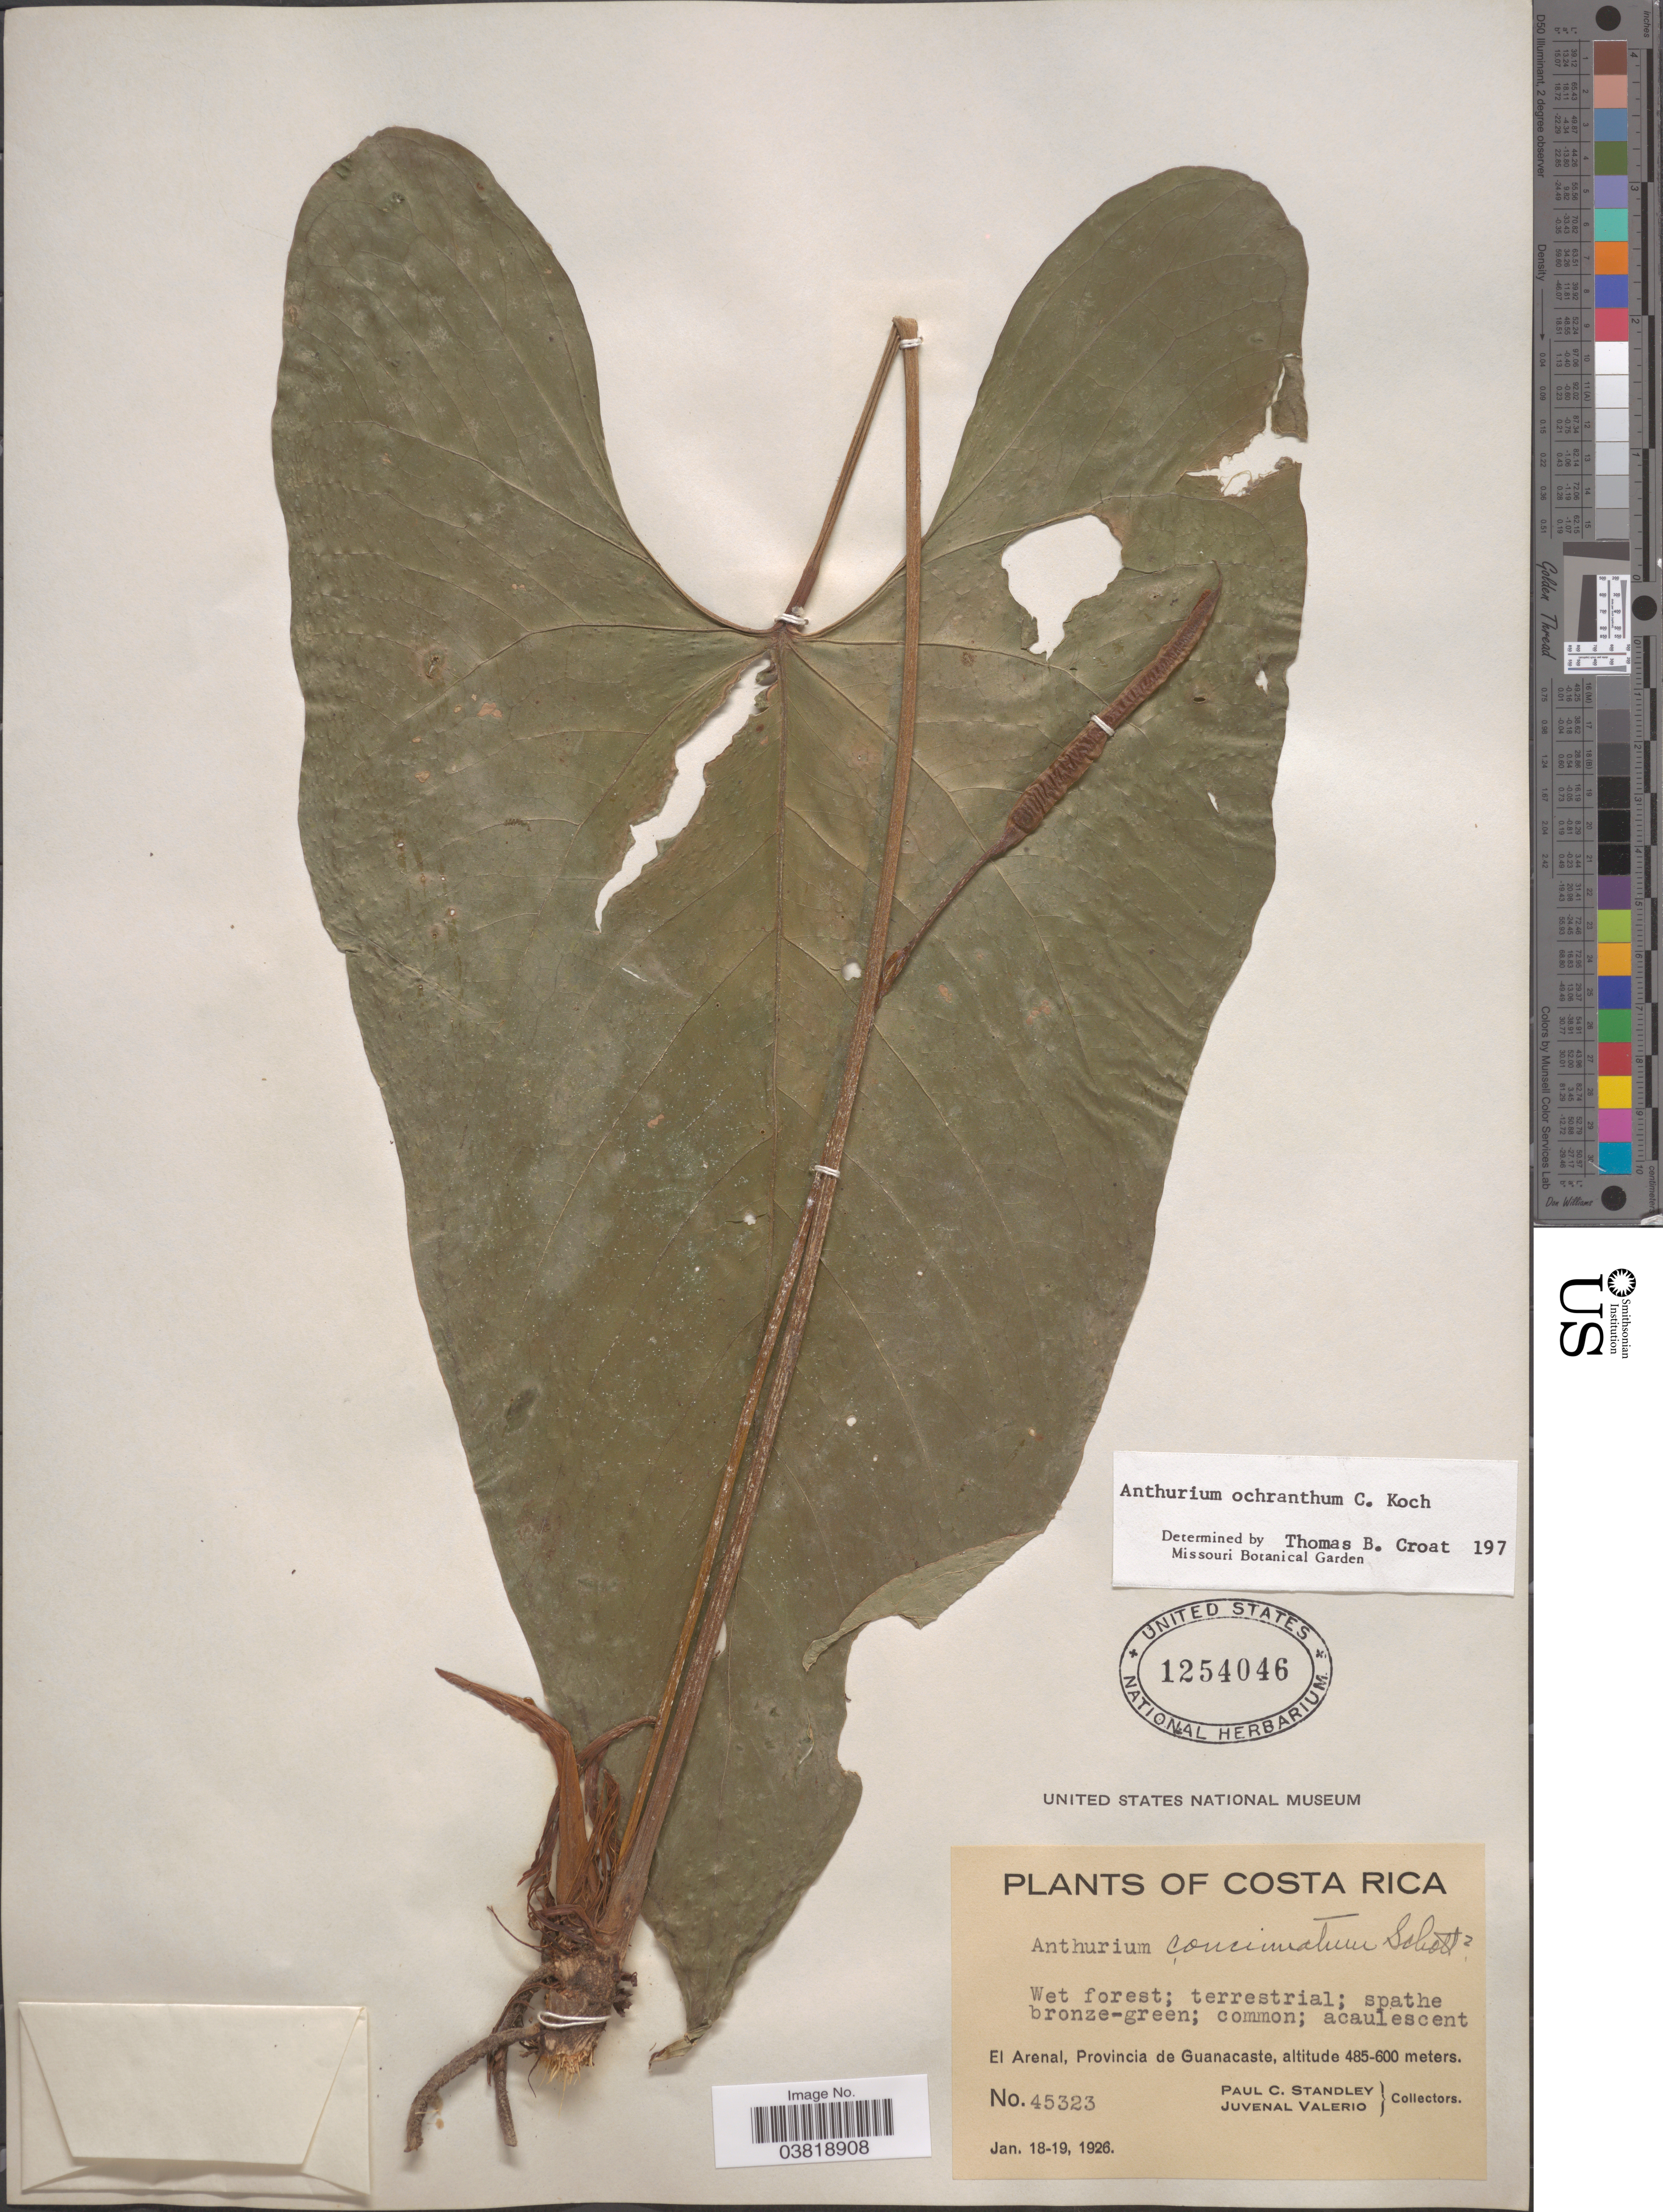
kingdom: Plantae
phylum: Tracheophyta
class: Liliopsida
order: Alismatales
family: Araceae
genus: Anthurium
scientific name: Anthurium ochranthum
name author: K. Koch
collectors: P. C. Standley & J. Valerio R.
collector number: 45323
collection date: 1926-01-18/1926-01-19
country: Costa Rica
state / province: Guanacaste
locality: El Arenal.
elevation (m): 485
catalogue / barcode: US 1254046